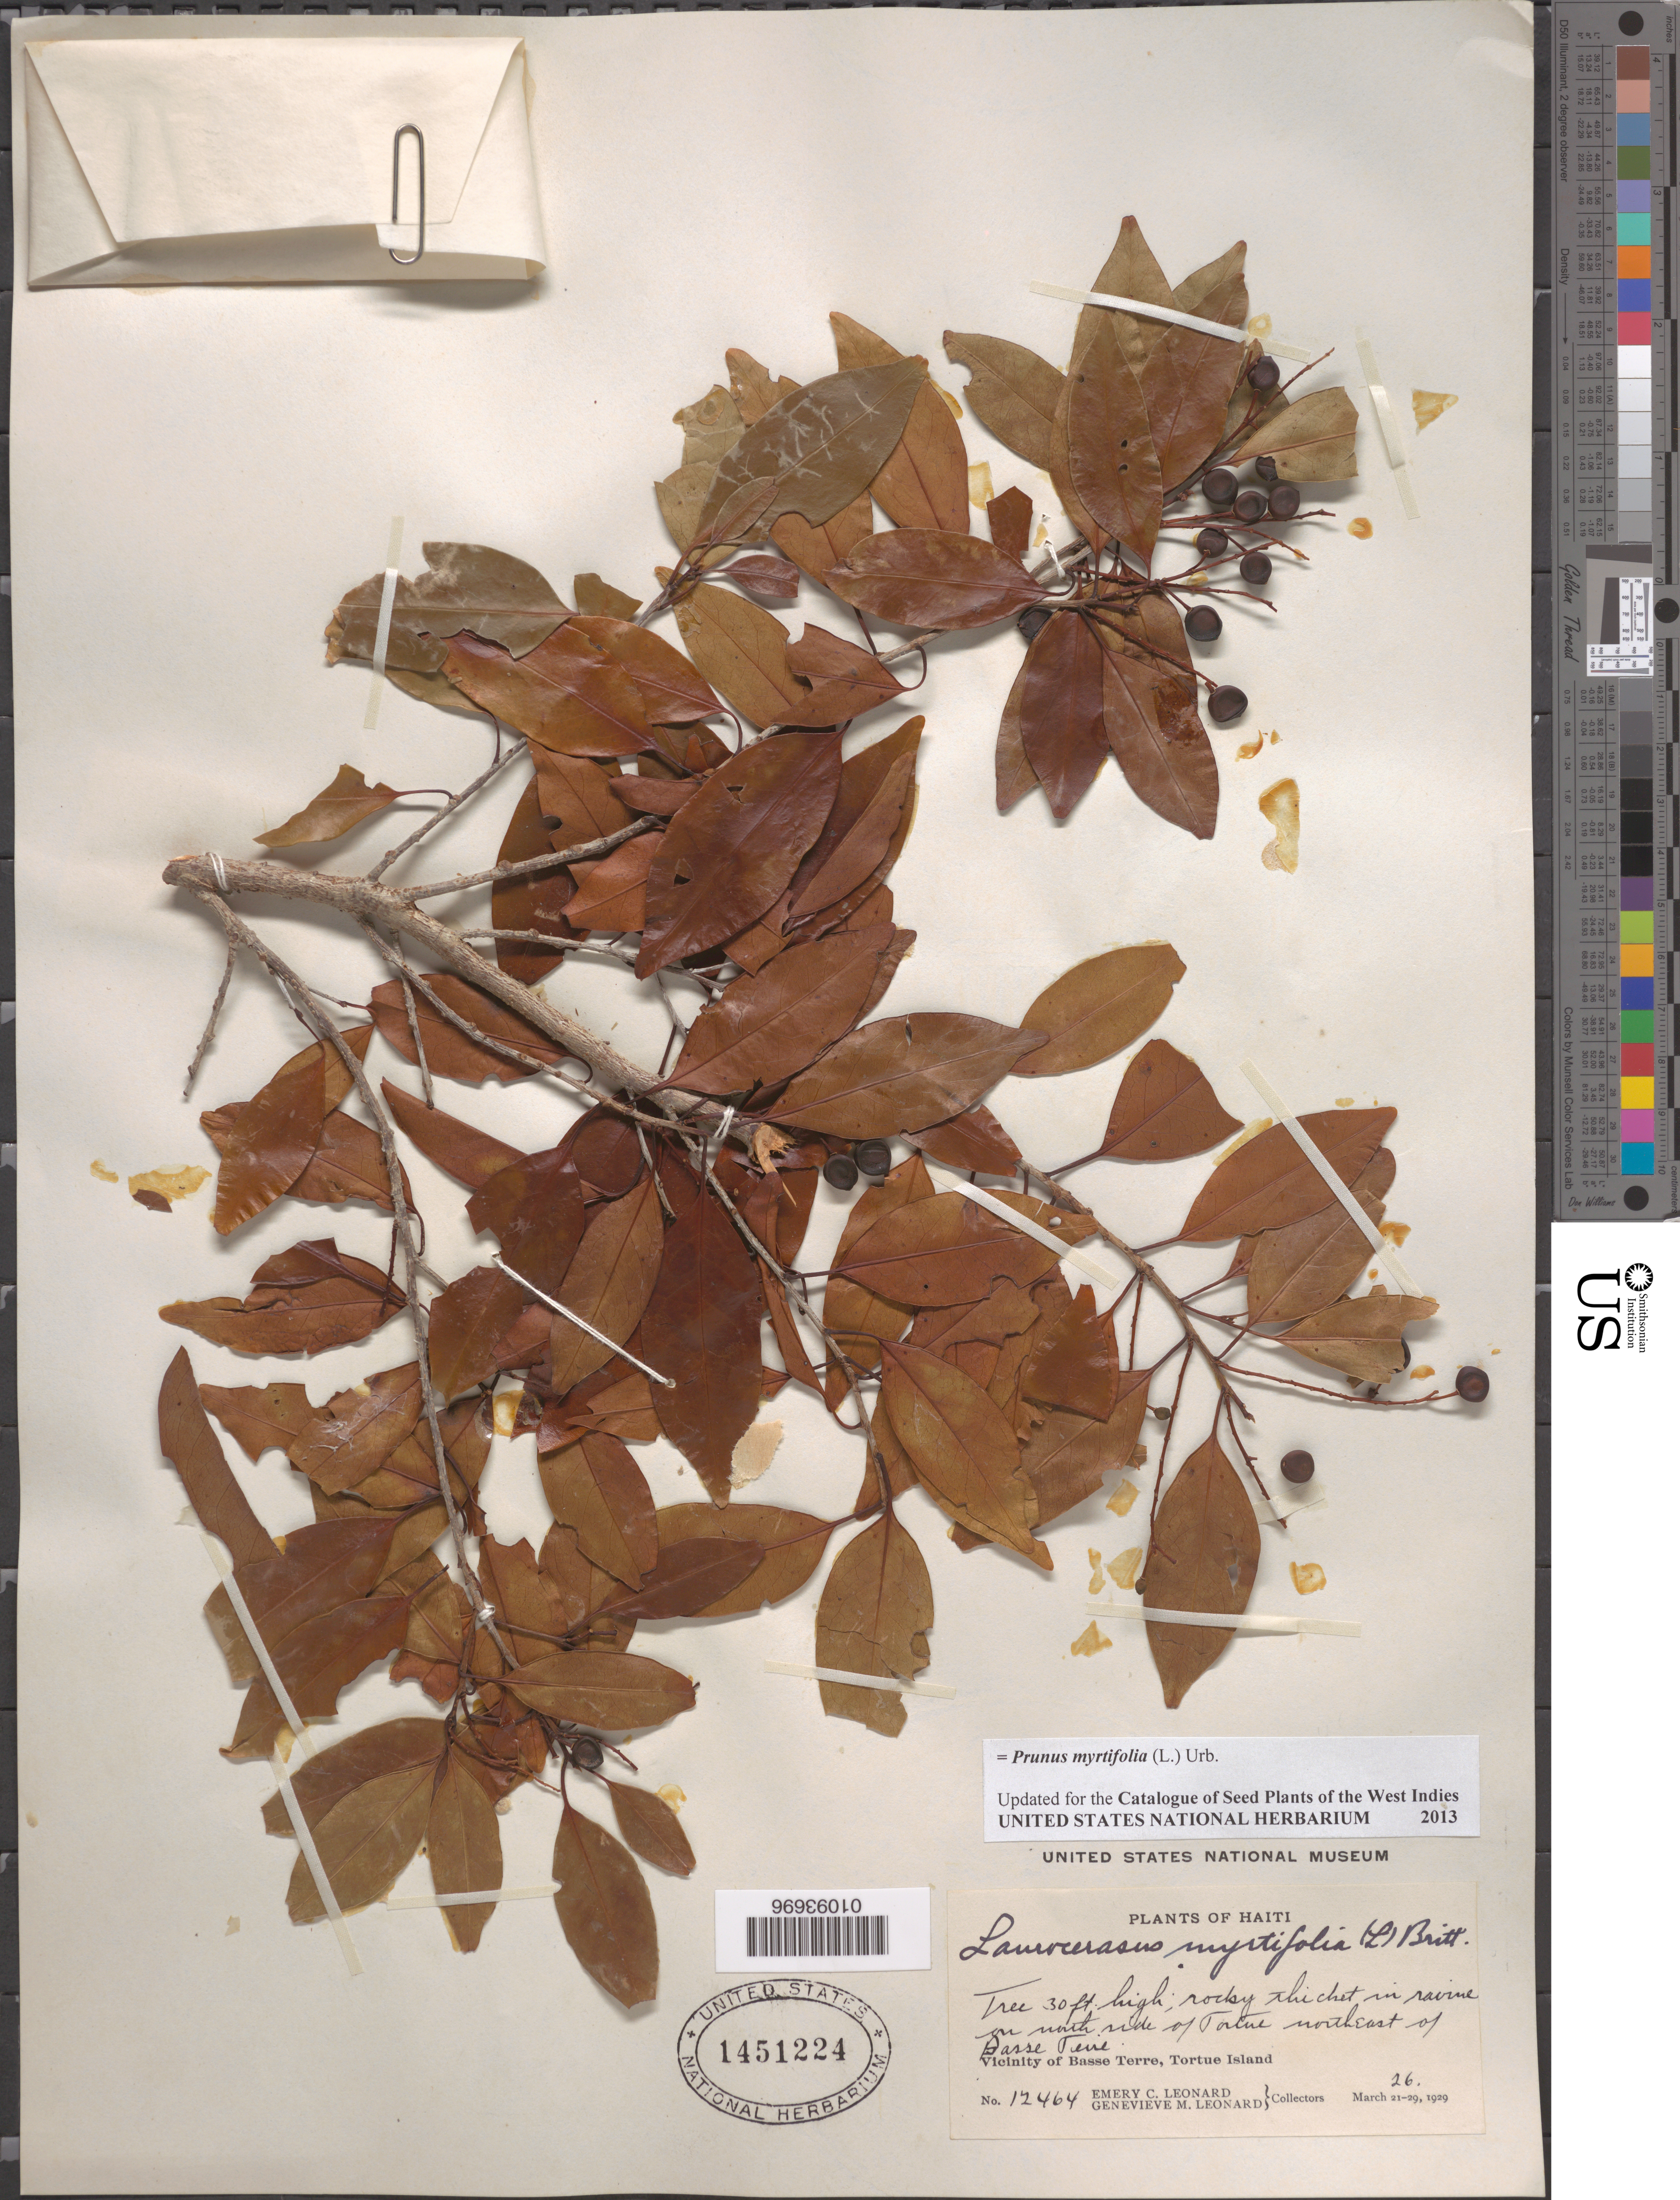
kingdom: Plantae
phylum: Tracheophyta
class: Magnoliopsida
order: Rosales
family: Rosaceae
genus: Prunus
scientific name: Prunus myrtifolia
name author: (L.) Urb.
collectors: E. C. Leonard & G. M. Leonard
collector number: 12464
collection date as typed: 26 Mar 1929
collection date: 1929-03-26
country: Haiti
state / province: Nord-Óuest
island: Île de la Tortue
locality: Vicinity of Basse Terre, Tortue island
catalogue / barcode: US 1451224